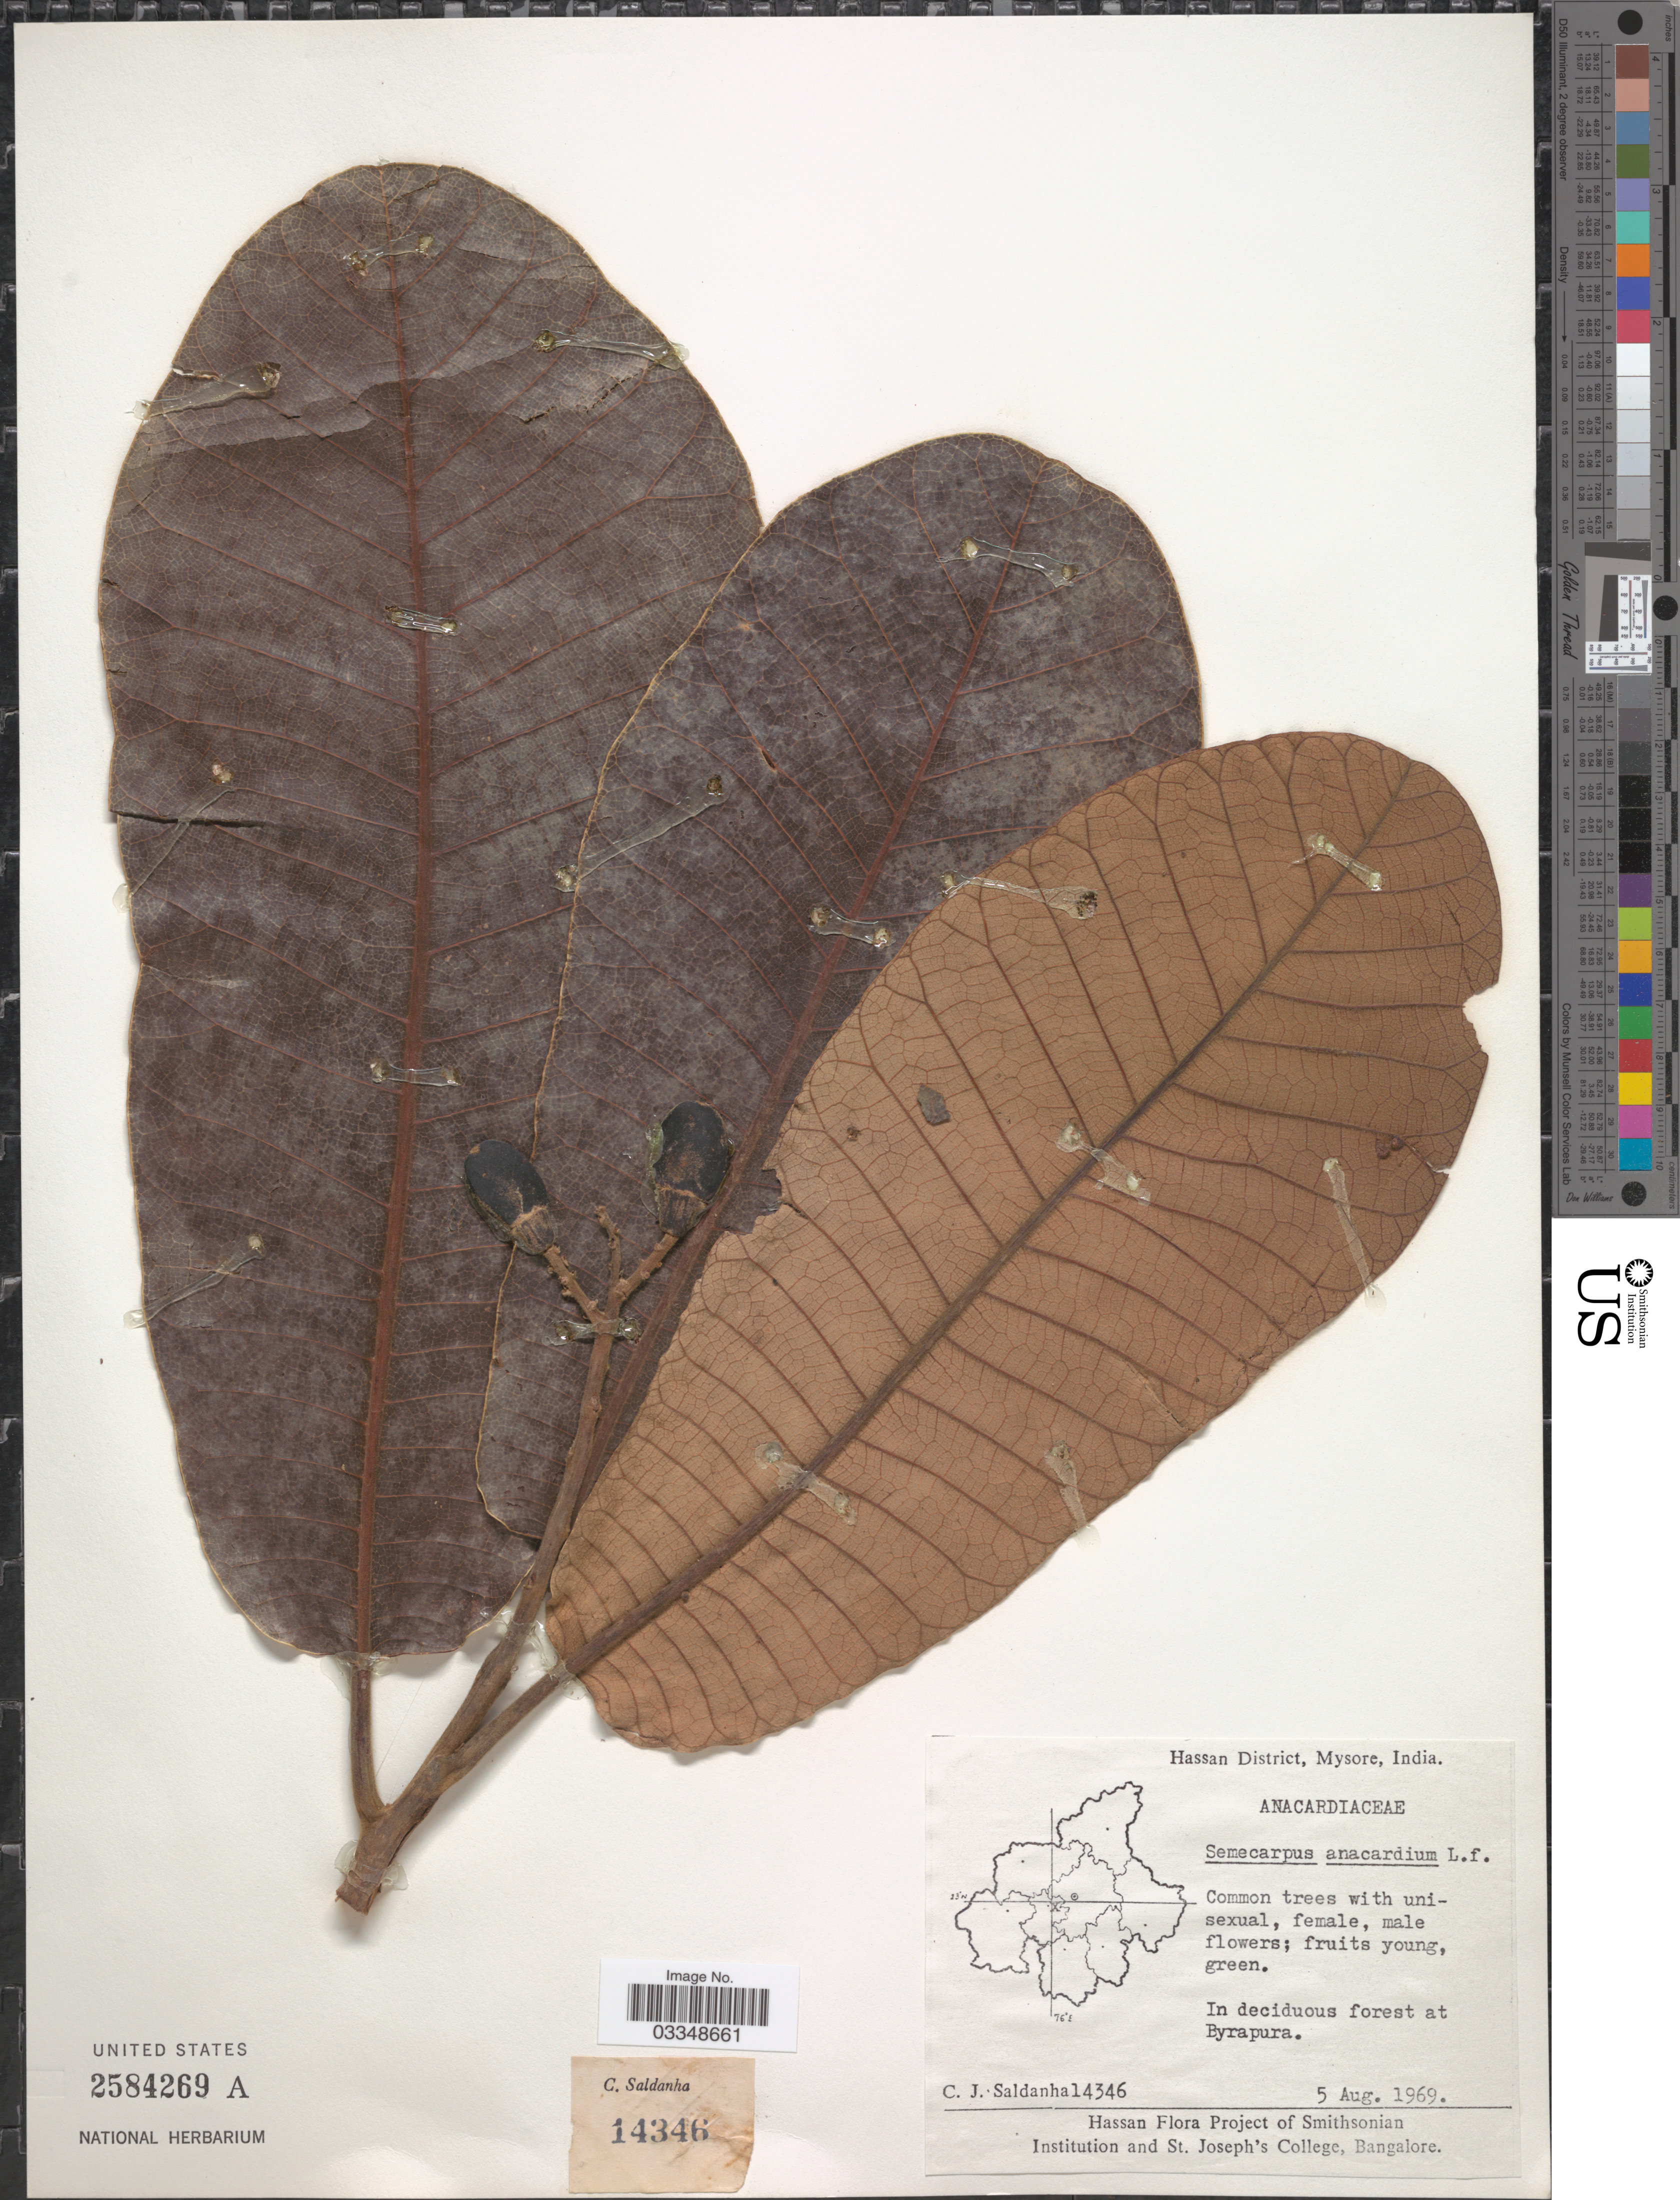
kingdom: Plantae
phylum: Tracheophyta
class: Magnoliopsida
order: Sapindales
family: Anacardiaceae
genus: Semecarpus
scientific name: Semecarpus anacardium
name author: L. f.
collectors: C. J. Saldanha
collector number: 14346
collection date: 1969-08-05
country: India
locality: Hassan District, Mysore. In deciduous forest at Byrapura.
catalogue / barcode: US 2584269A